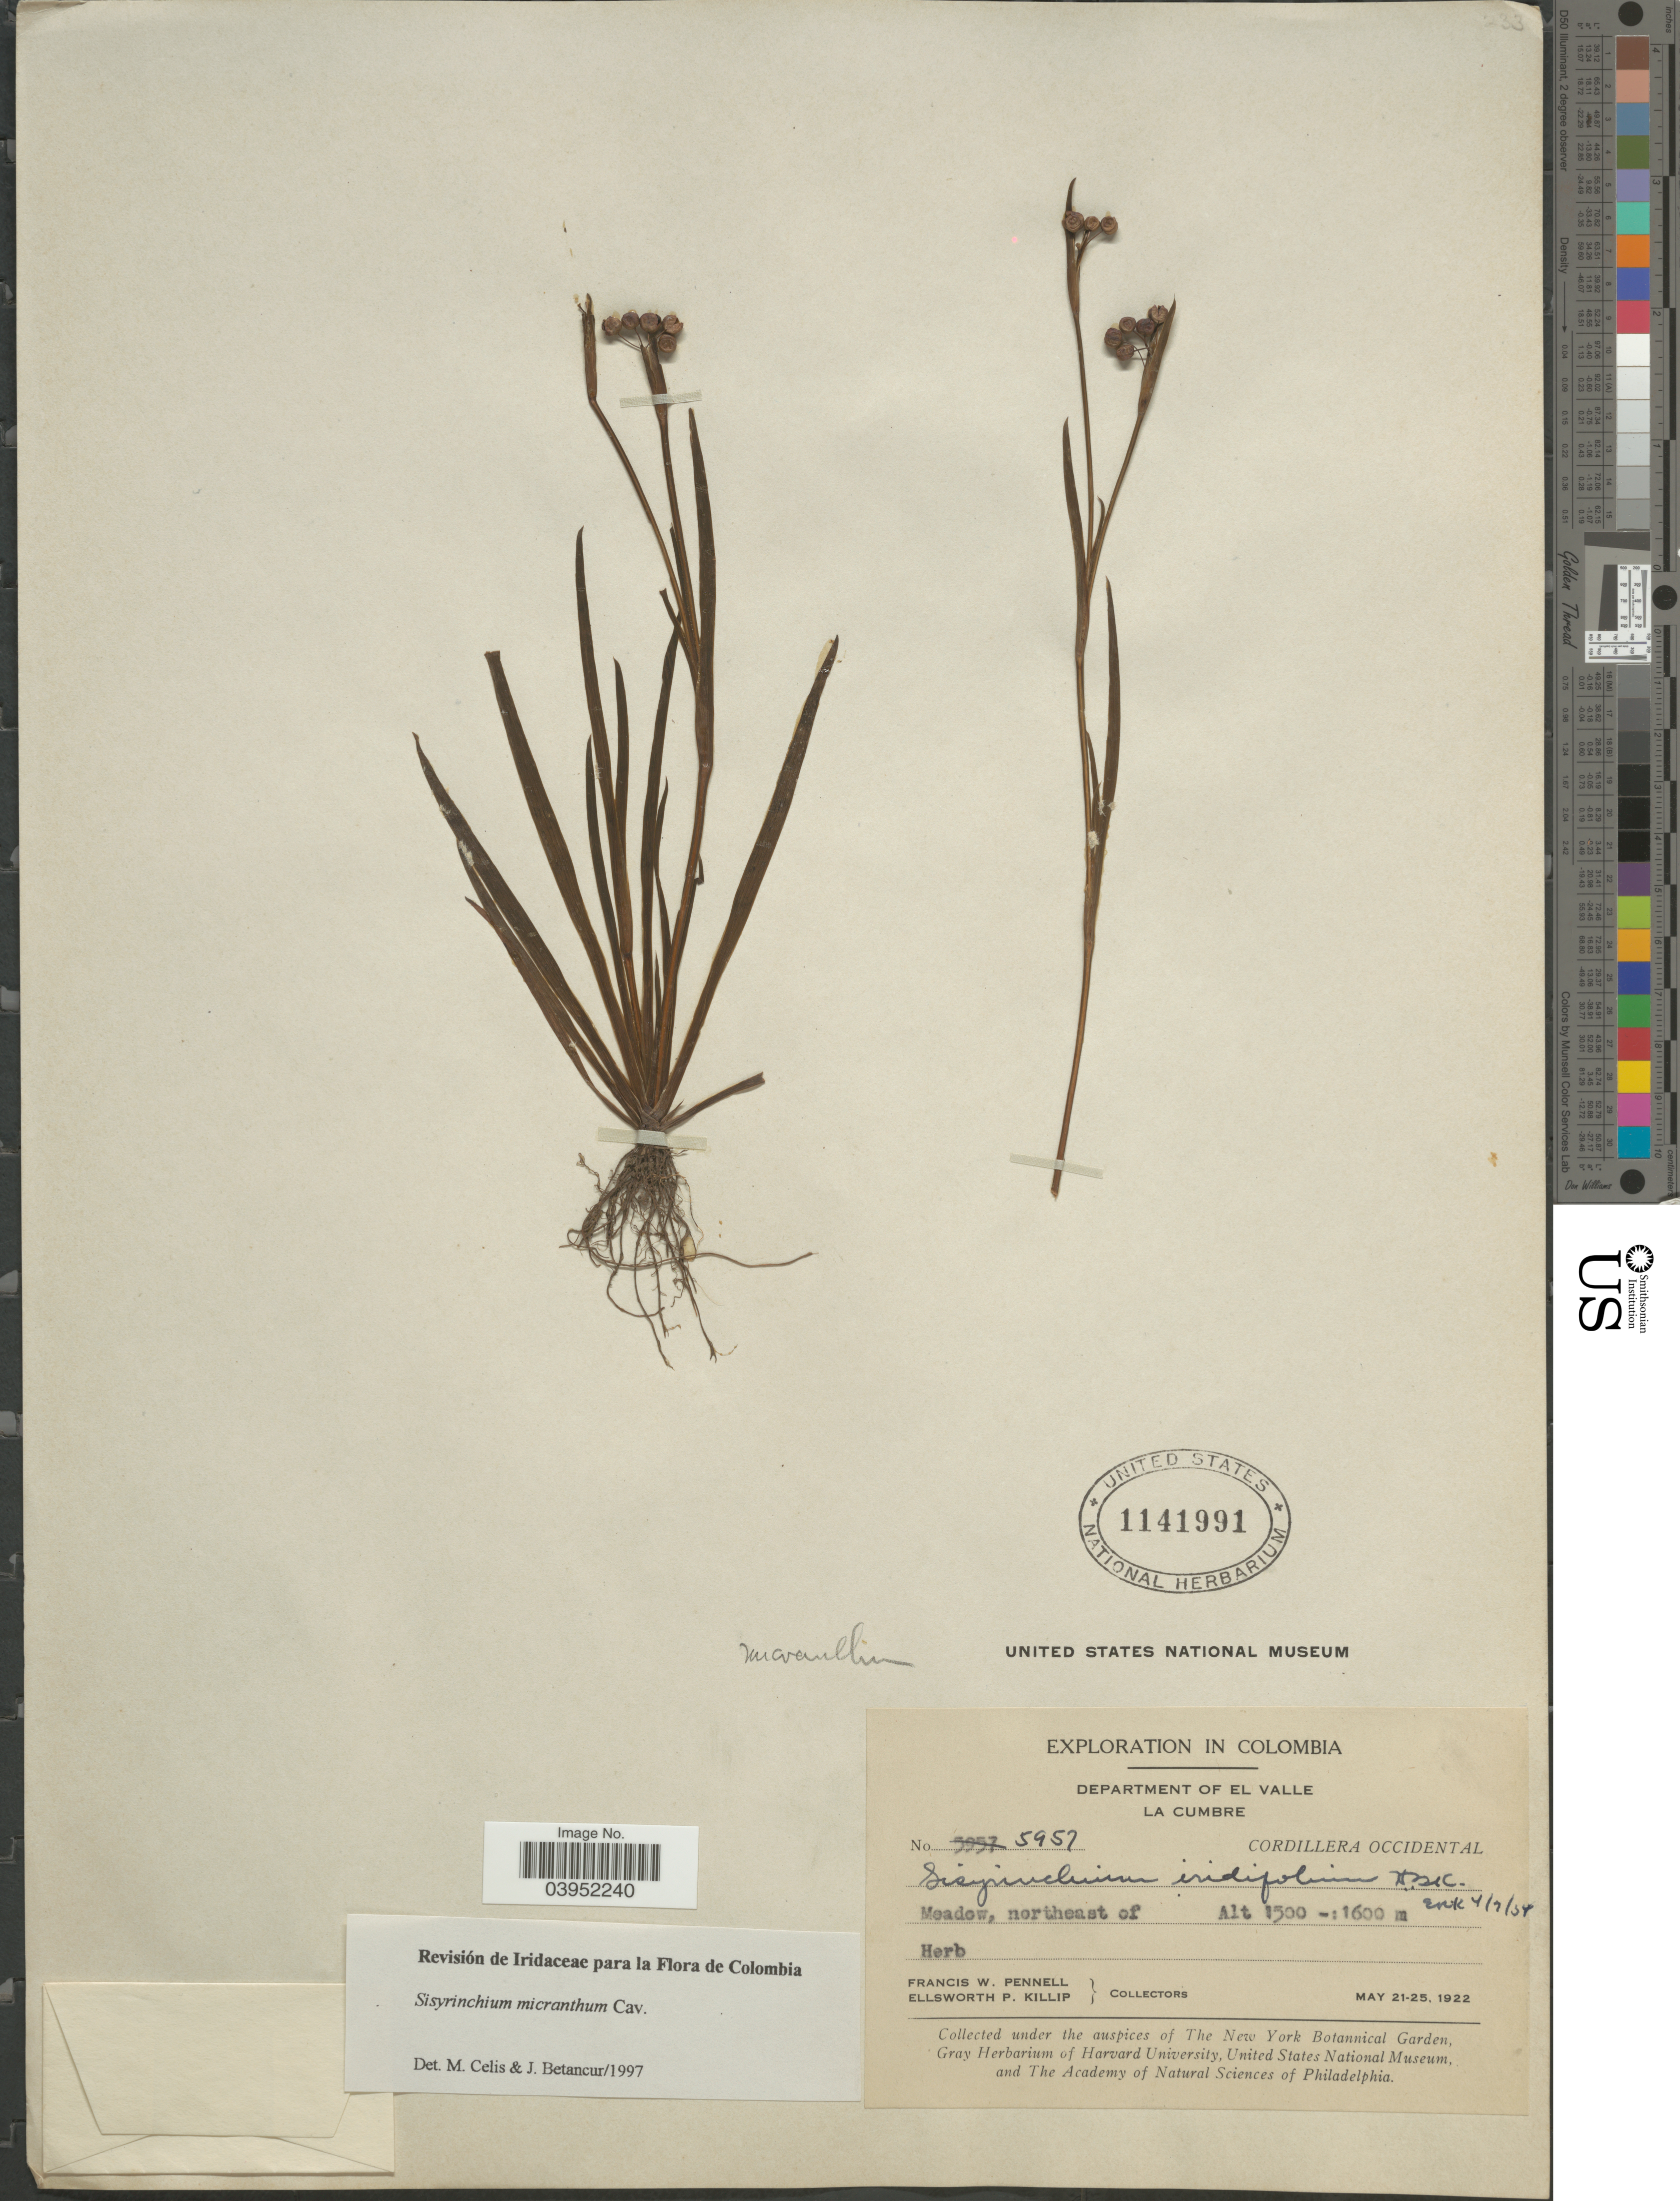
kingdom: Plantae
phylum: Tracheophyta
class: Liliopsida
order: Asparagales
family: Iridaceae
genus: Sisyrinchium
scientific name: Sisyrinchium micranthum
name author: Cav.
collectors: F. W. Pennell & E. P. Killip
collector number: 5957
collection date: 1922-05-21/1922-05-25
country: Colombia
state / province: Valle del Cauca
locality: Department of El Valle. La Cumbre. Cordillera Occidental.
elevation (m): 1500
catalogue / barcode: US 1141991